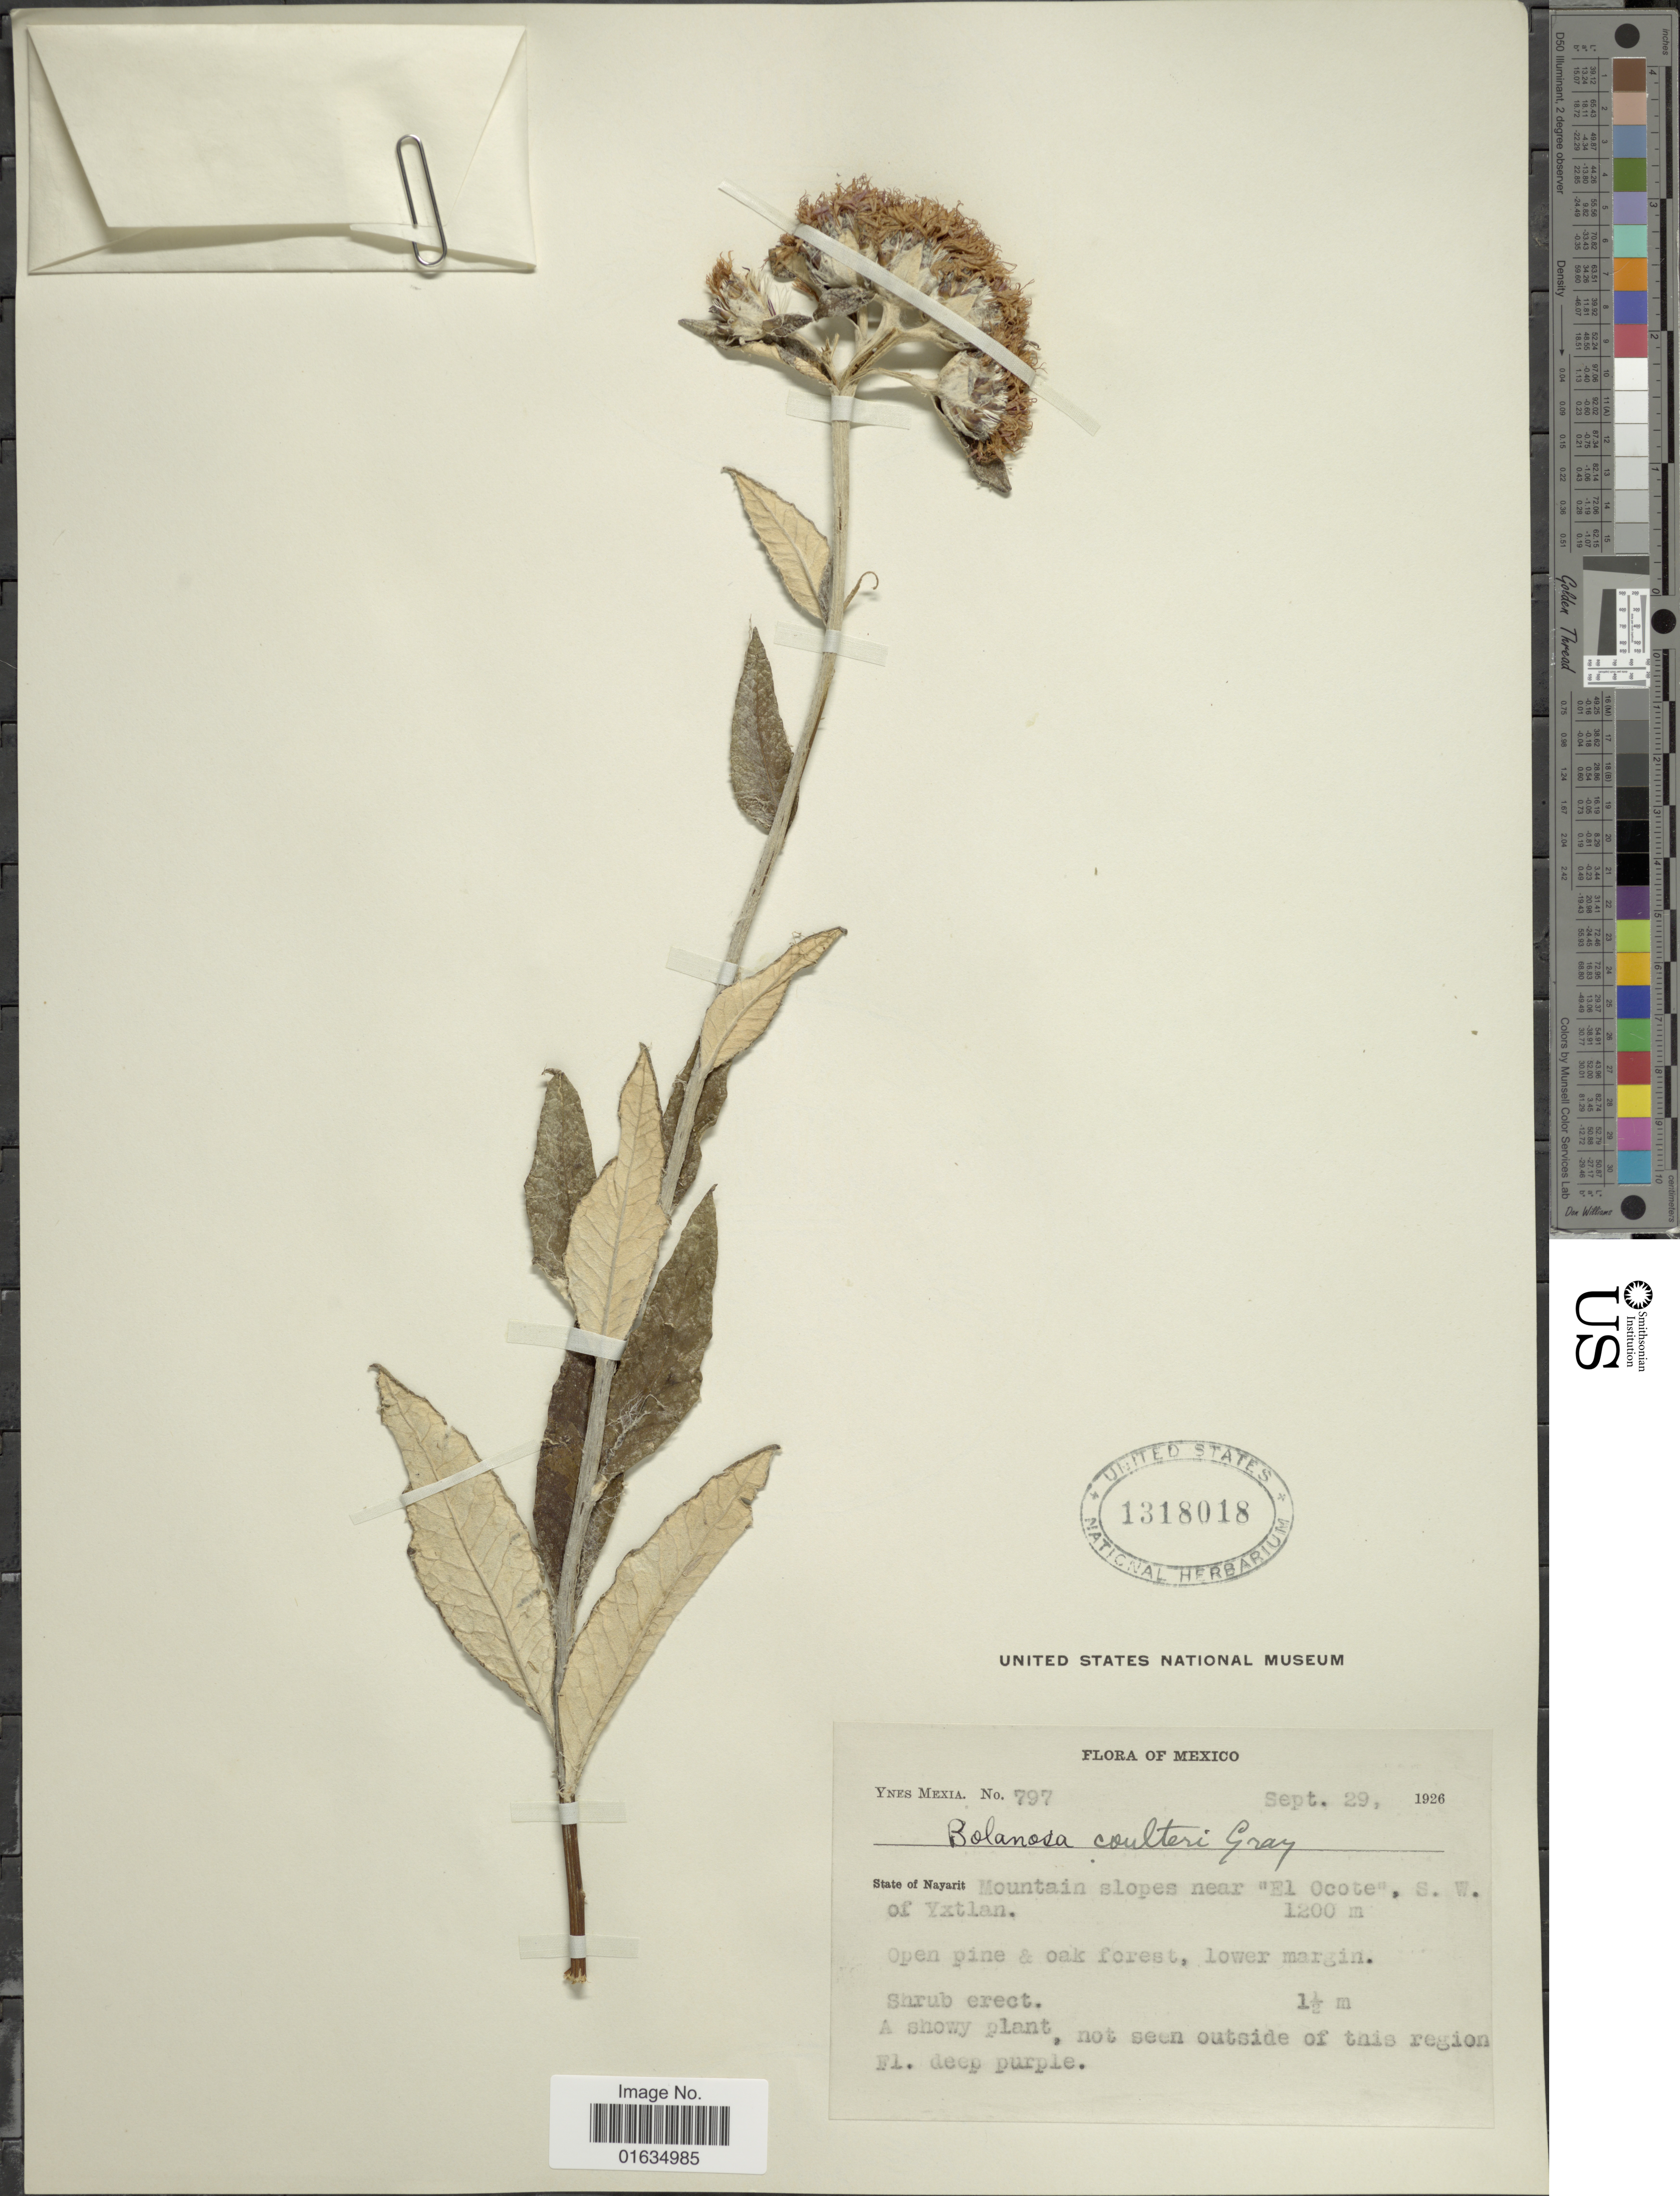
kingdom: Plantae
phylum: Tracheophyta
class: Magnoliopsida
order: Asterales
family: Asteraceae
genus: Bolanosa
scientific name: Bolanosa coulteri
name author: A. Gray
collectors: Y. Mexia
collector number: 797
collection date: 1926-09-29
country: Mexico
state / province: Nayarit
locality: State of Nayarit, mountain slopes near El Ocote, S. W. of Yxtlan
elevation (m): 1200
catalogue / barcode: US 1318018